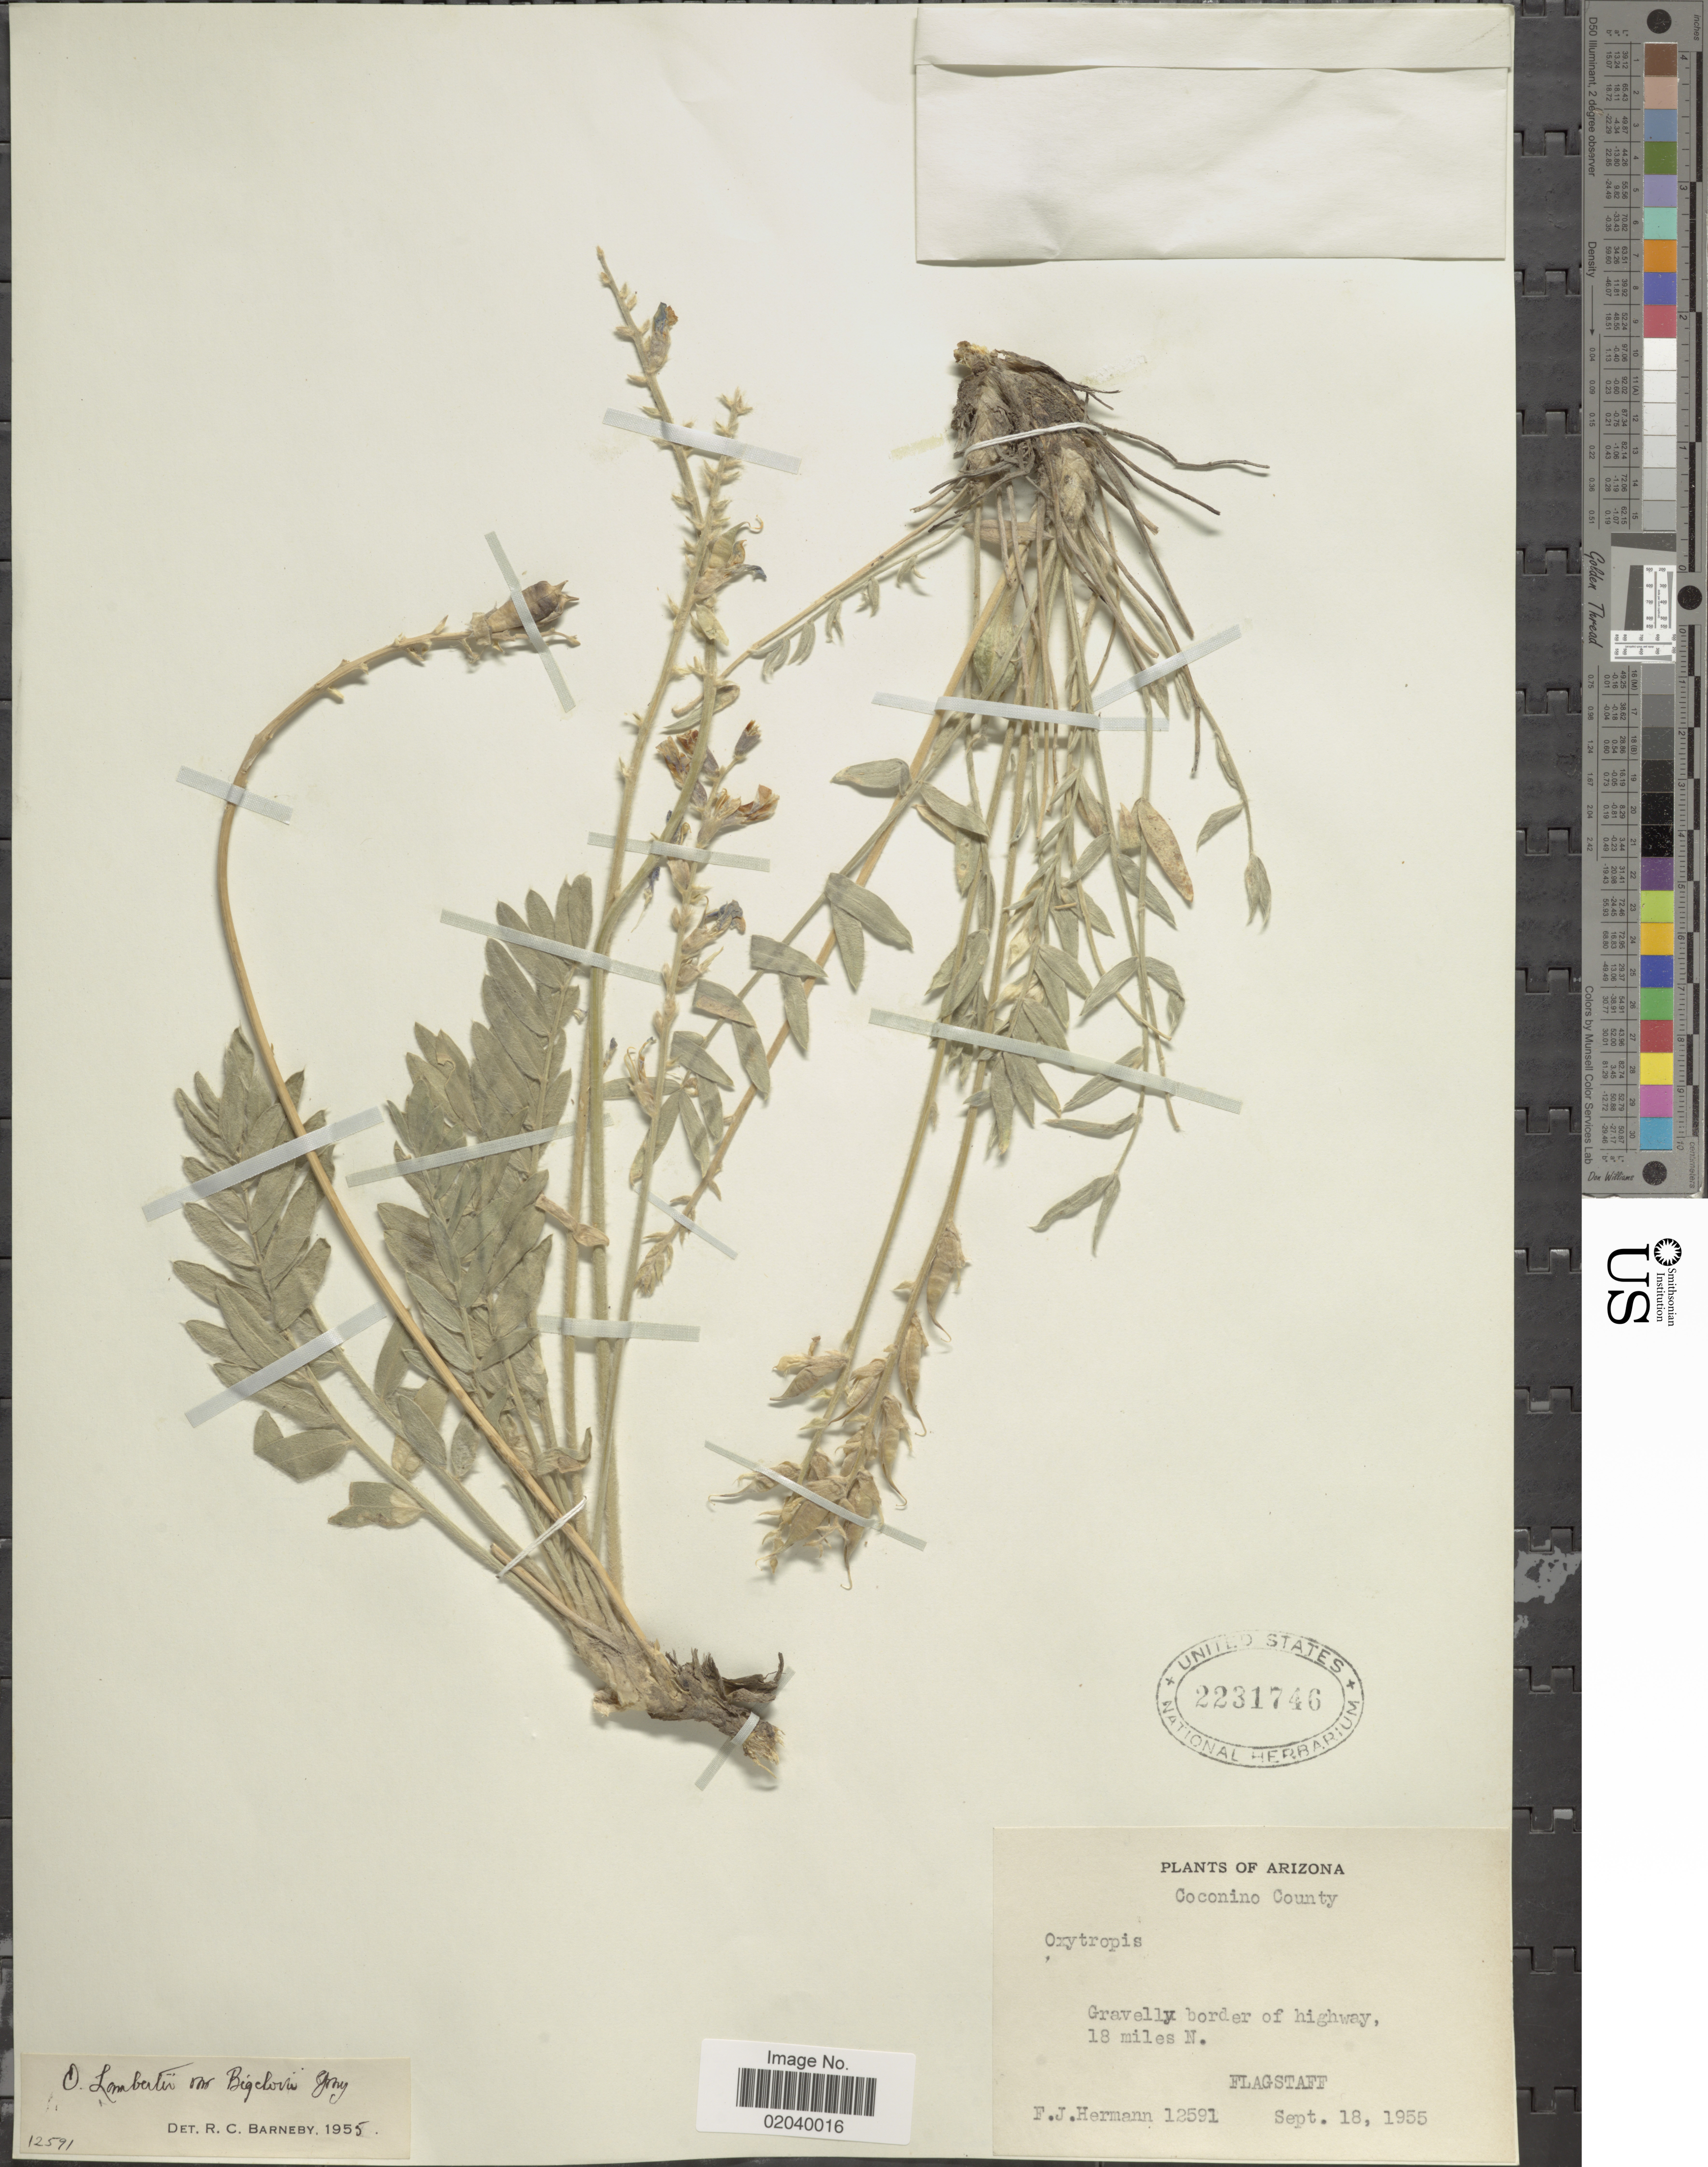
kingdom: Plantae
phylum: Tracheophyta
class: Magnoliopsida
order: Fabales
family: Fabaceae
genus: Oxytropis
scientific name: Oxytropis lambertii var. bigelovii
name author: A. Gray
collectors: F. J. Hermann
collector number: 12591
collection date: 1955-09-18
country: United States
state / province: Arizona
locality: Coconino County, Gravelly border of highway, 18 miles N. Flagstaff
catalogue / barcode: US 2231746